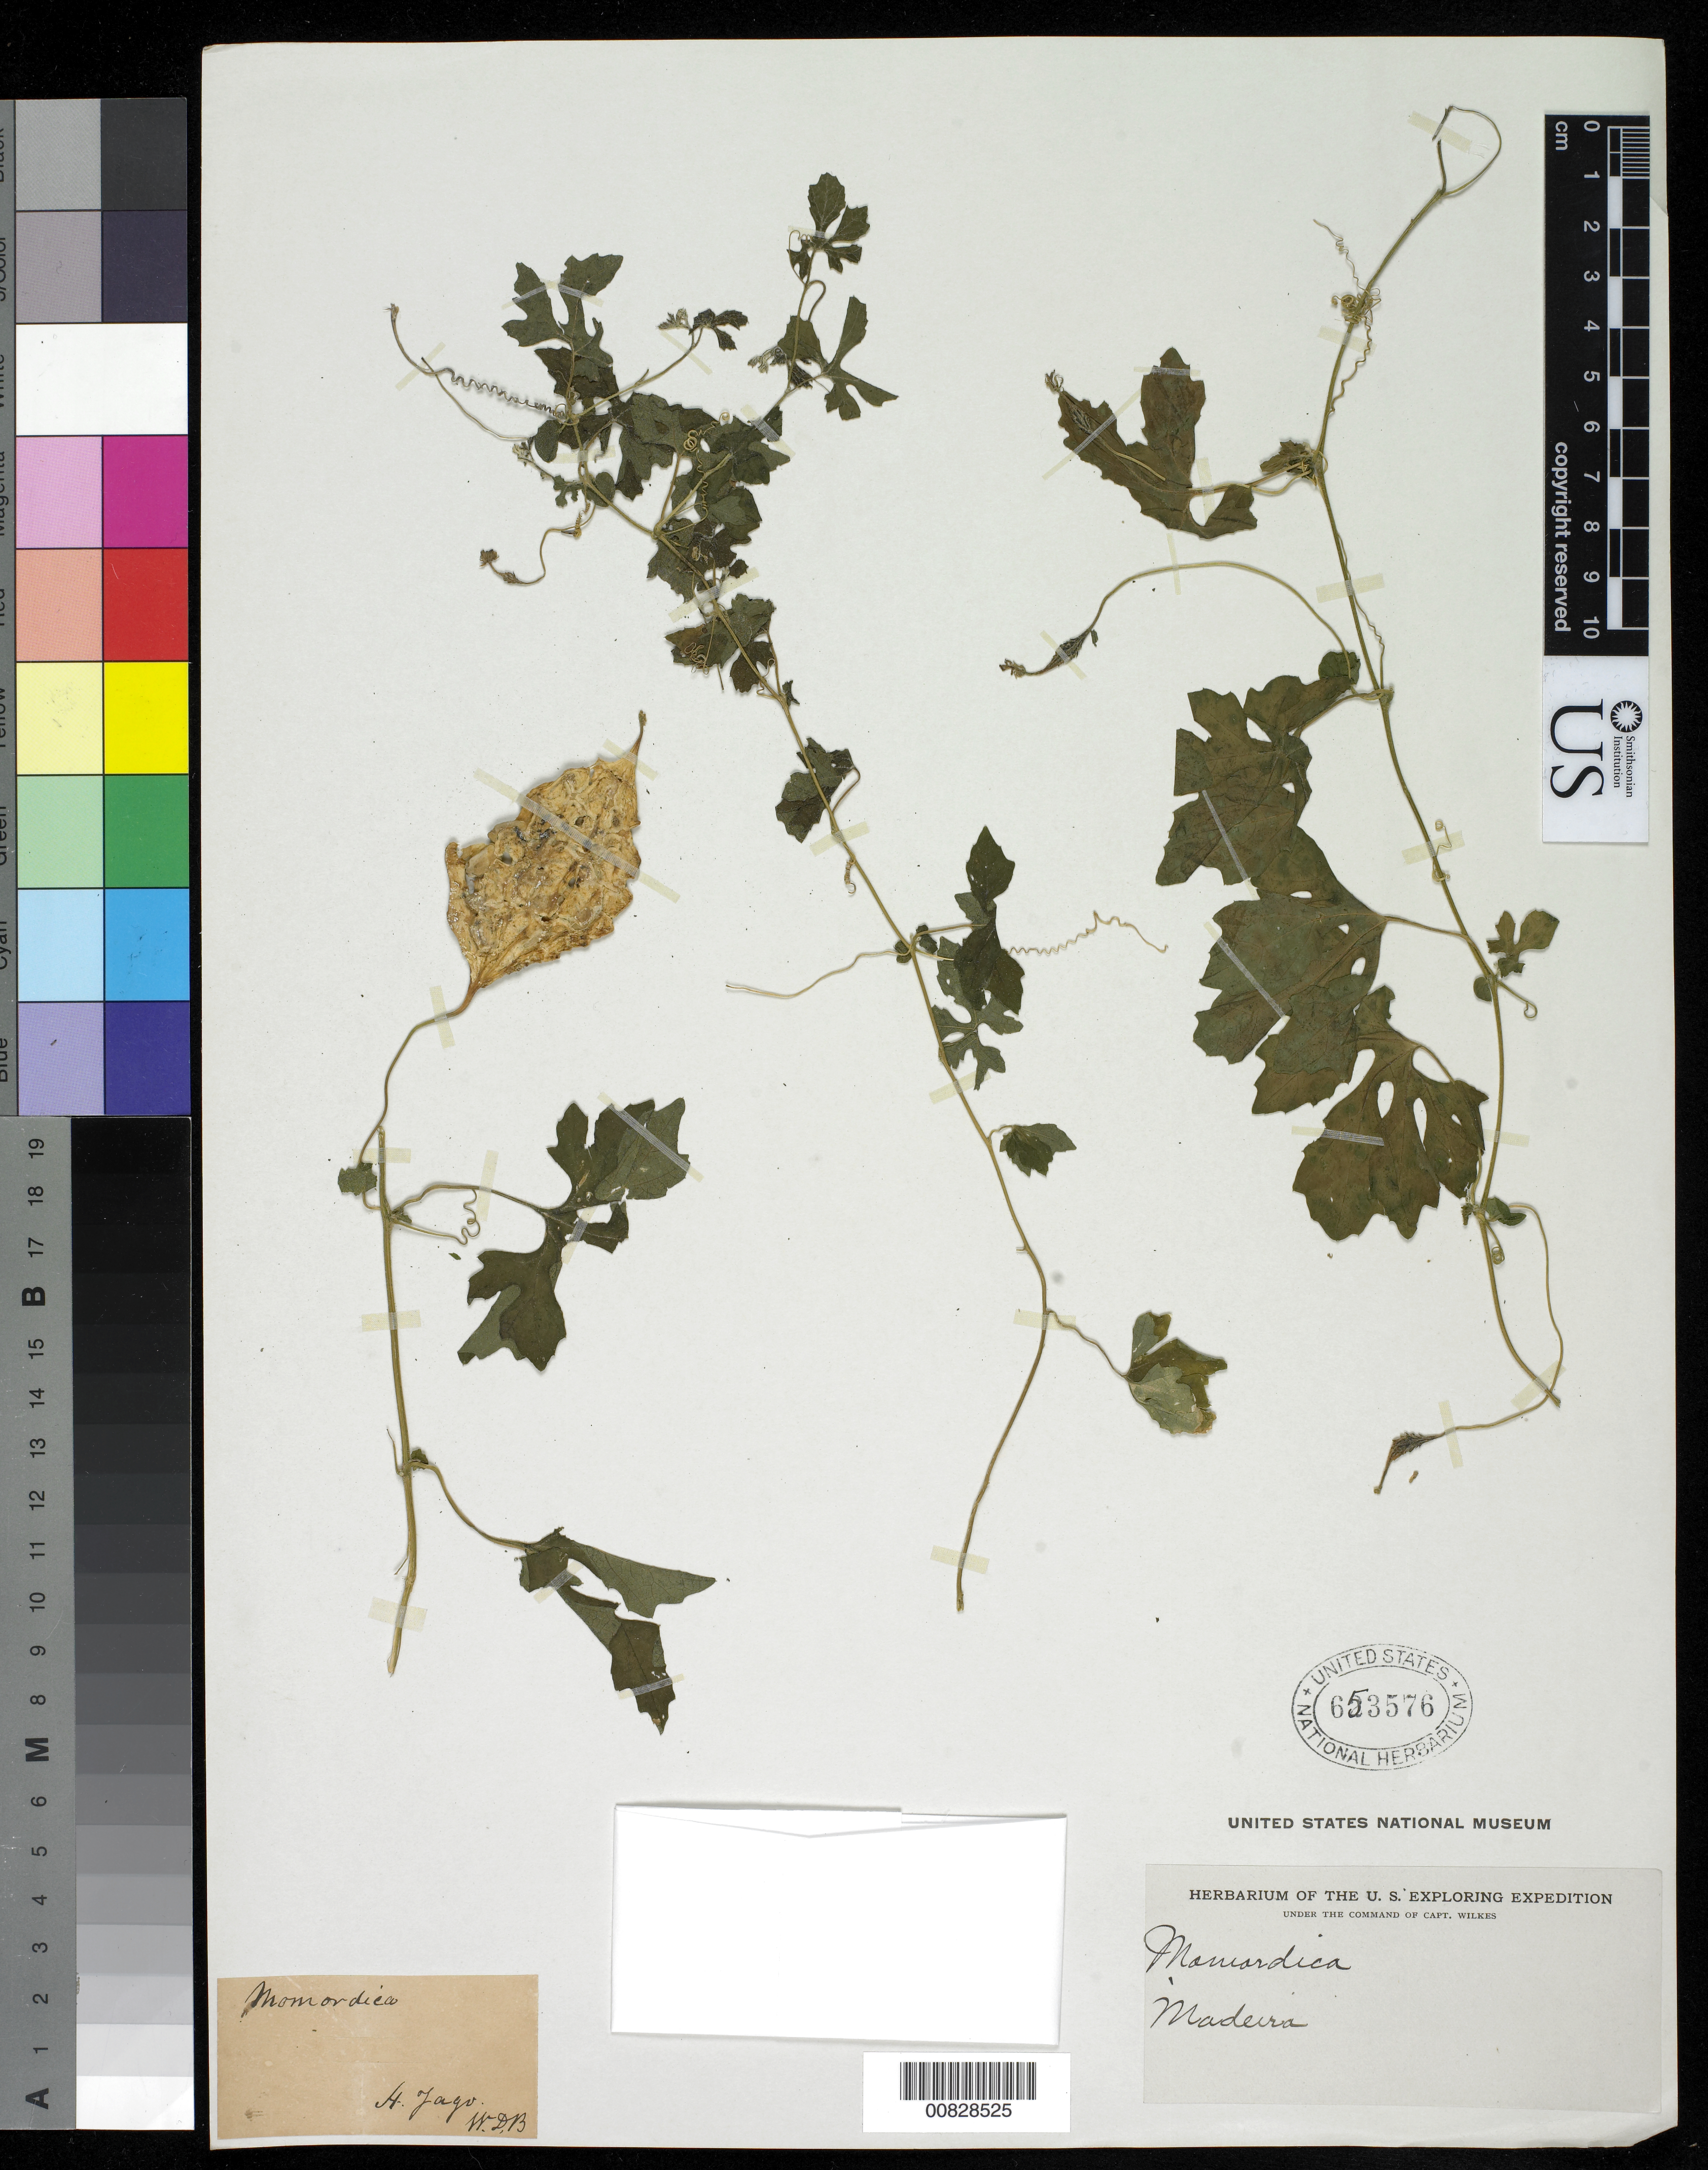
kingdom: Plantae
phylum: Tracheophyta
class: Magnoliopsida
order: Cucurbitales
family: Cucurbitaceae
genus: Momordica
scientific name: Momordica sp.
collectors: Wilkes Explor. Exped.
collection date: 1838/1842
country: Portugal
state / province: Madeira (Aut. Reg.)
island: Madeira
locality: Funchal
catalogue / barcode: US 653576